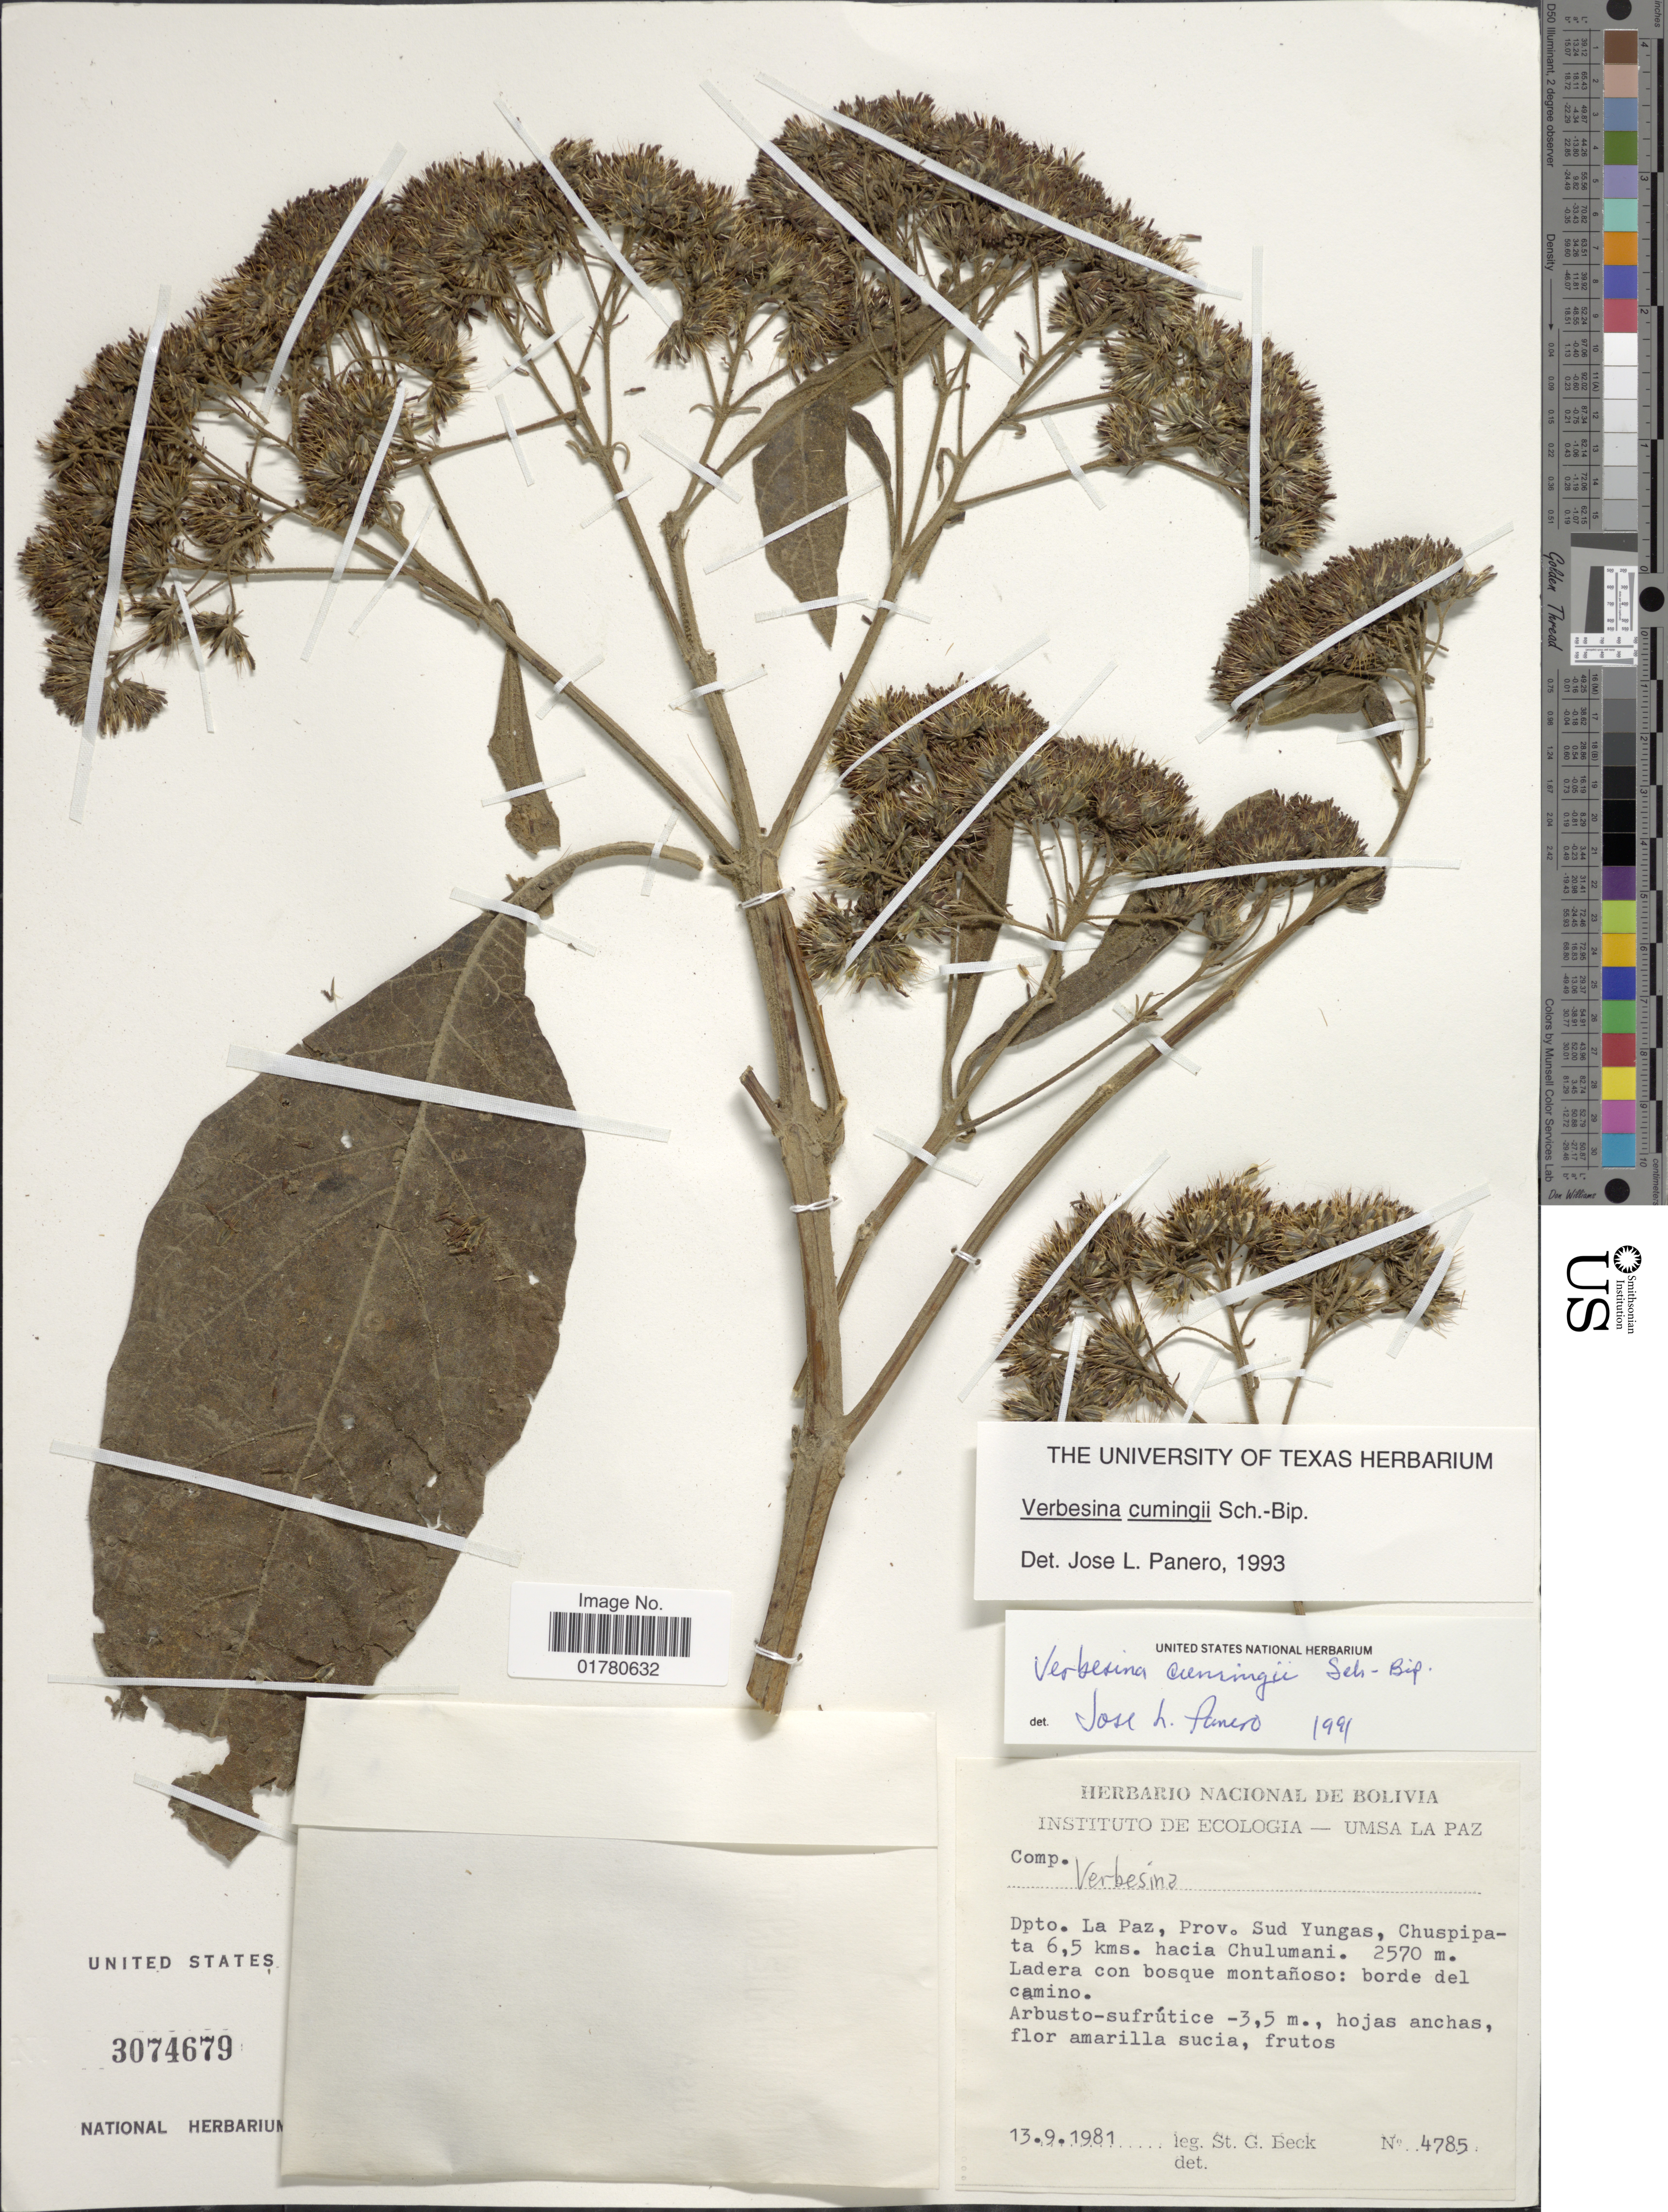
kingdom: Plantae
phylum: Tracheophyta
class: Magnoliopsida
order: Asterales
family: Asteraceae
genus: Verbesina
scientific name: Verbesina cumingii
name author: Sch. Bip. ex S.F. Blake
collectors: S. G. Beck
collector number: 4785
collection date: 1981-09-13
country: Bolivia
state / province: La Paz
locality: Dpto La Paz, Prov Sund Yungas, Chuspipata 6,5 kms hacia Chulumani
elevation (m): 2570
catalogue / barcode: US 3074679